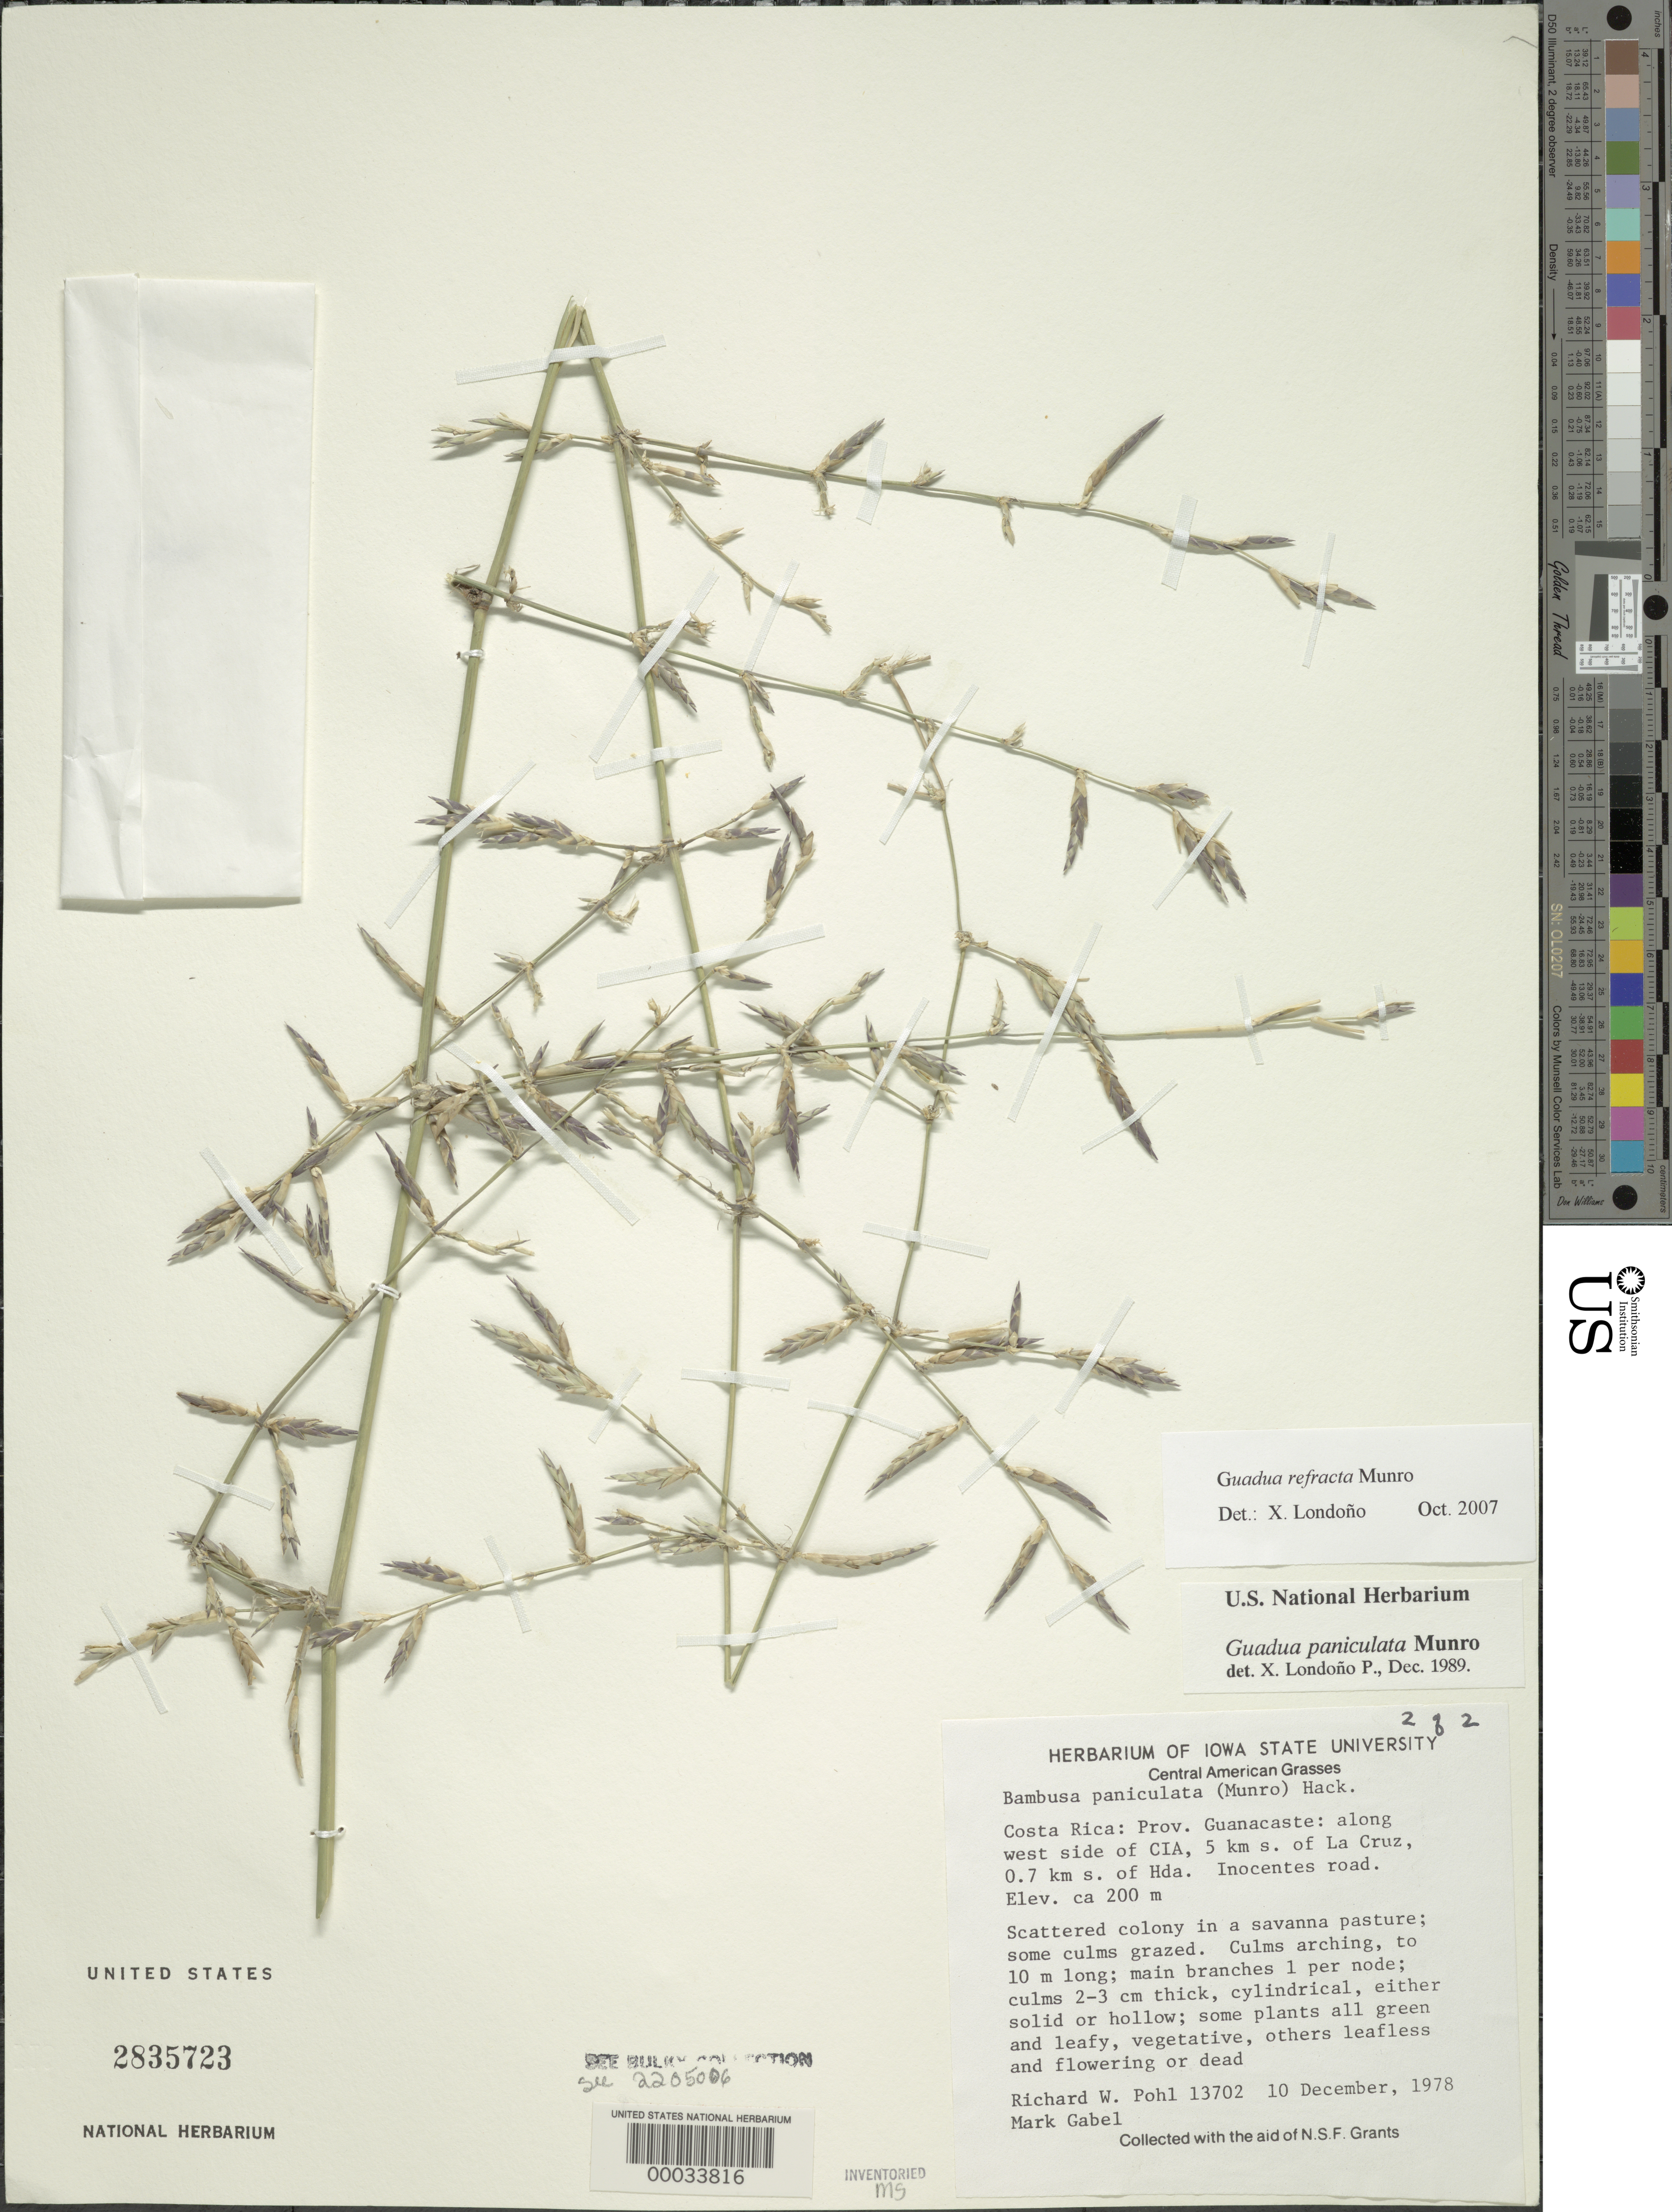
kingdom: Plantae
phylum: Tracheophyta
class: Liliopsida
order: Poales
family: Poaceae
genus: Guadua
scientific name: Guadua paniculata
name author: Munro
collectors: R. W. Pohl & M. Gabel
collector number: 13702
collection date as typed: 10 Dec 1978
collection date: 1978-12-10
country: Costa Rica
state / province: Guanacaste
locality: La Cruz, Hda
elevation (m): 200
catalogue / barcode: US 2835723